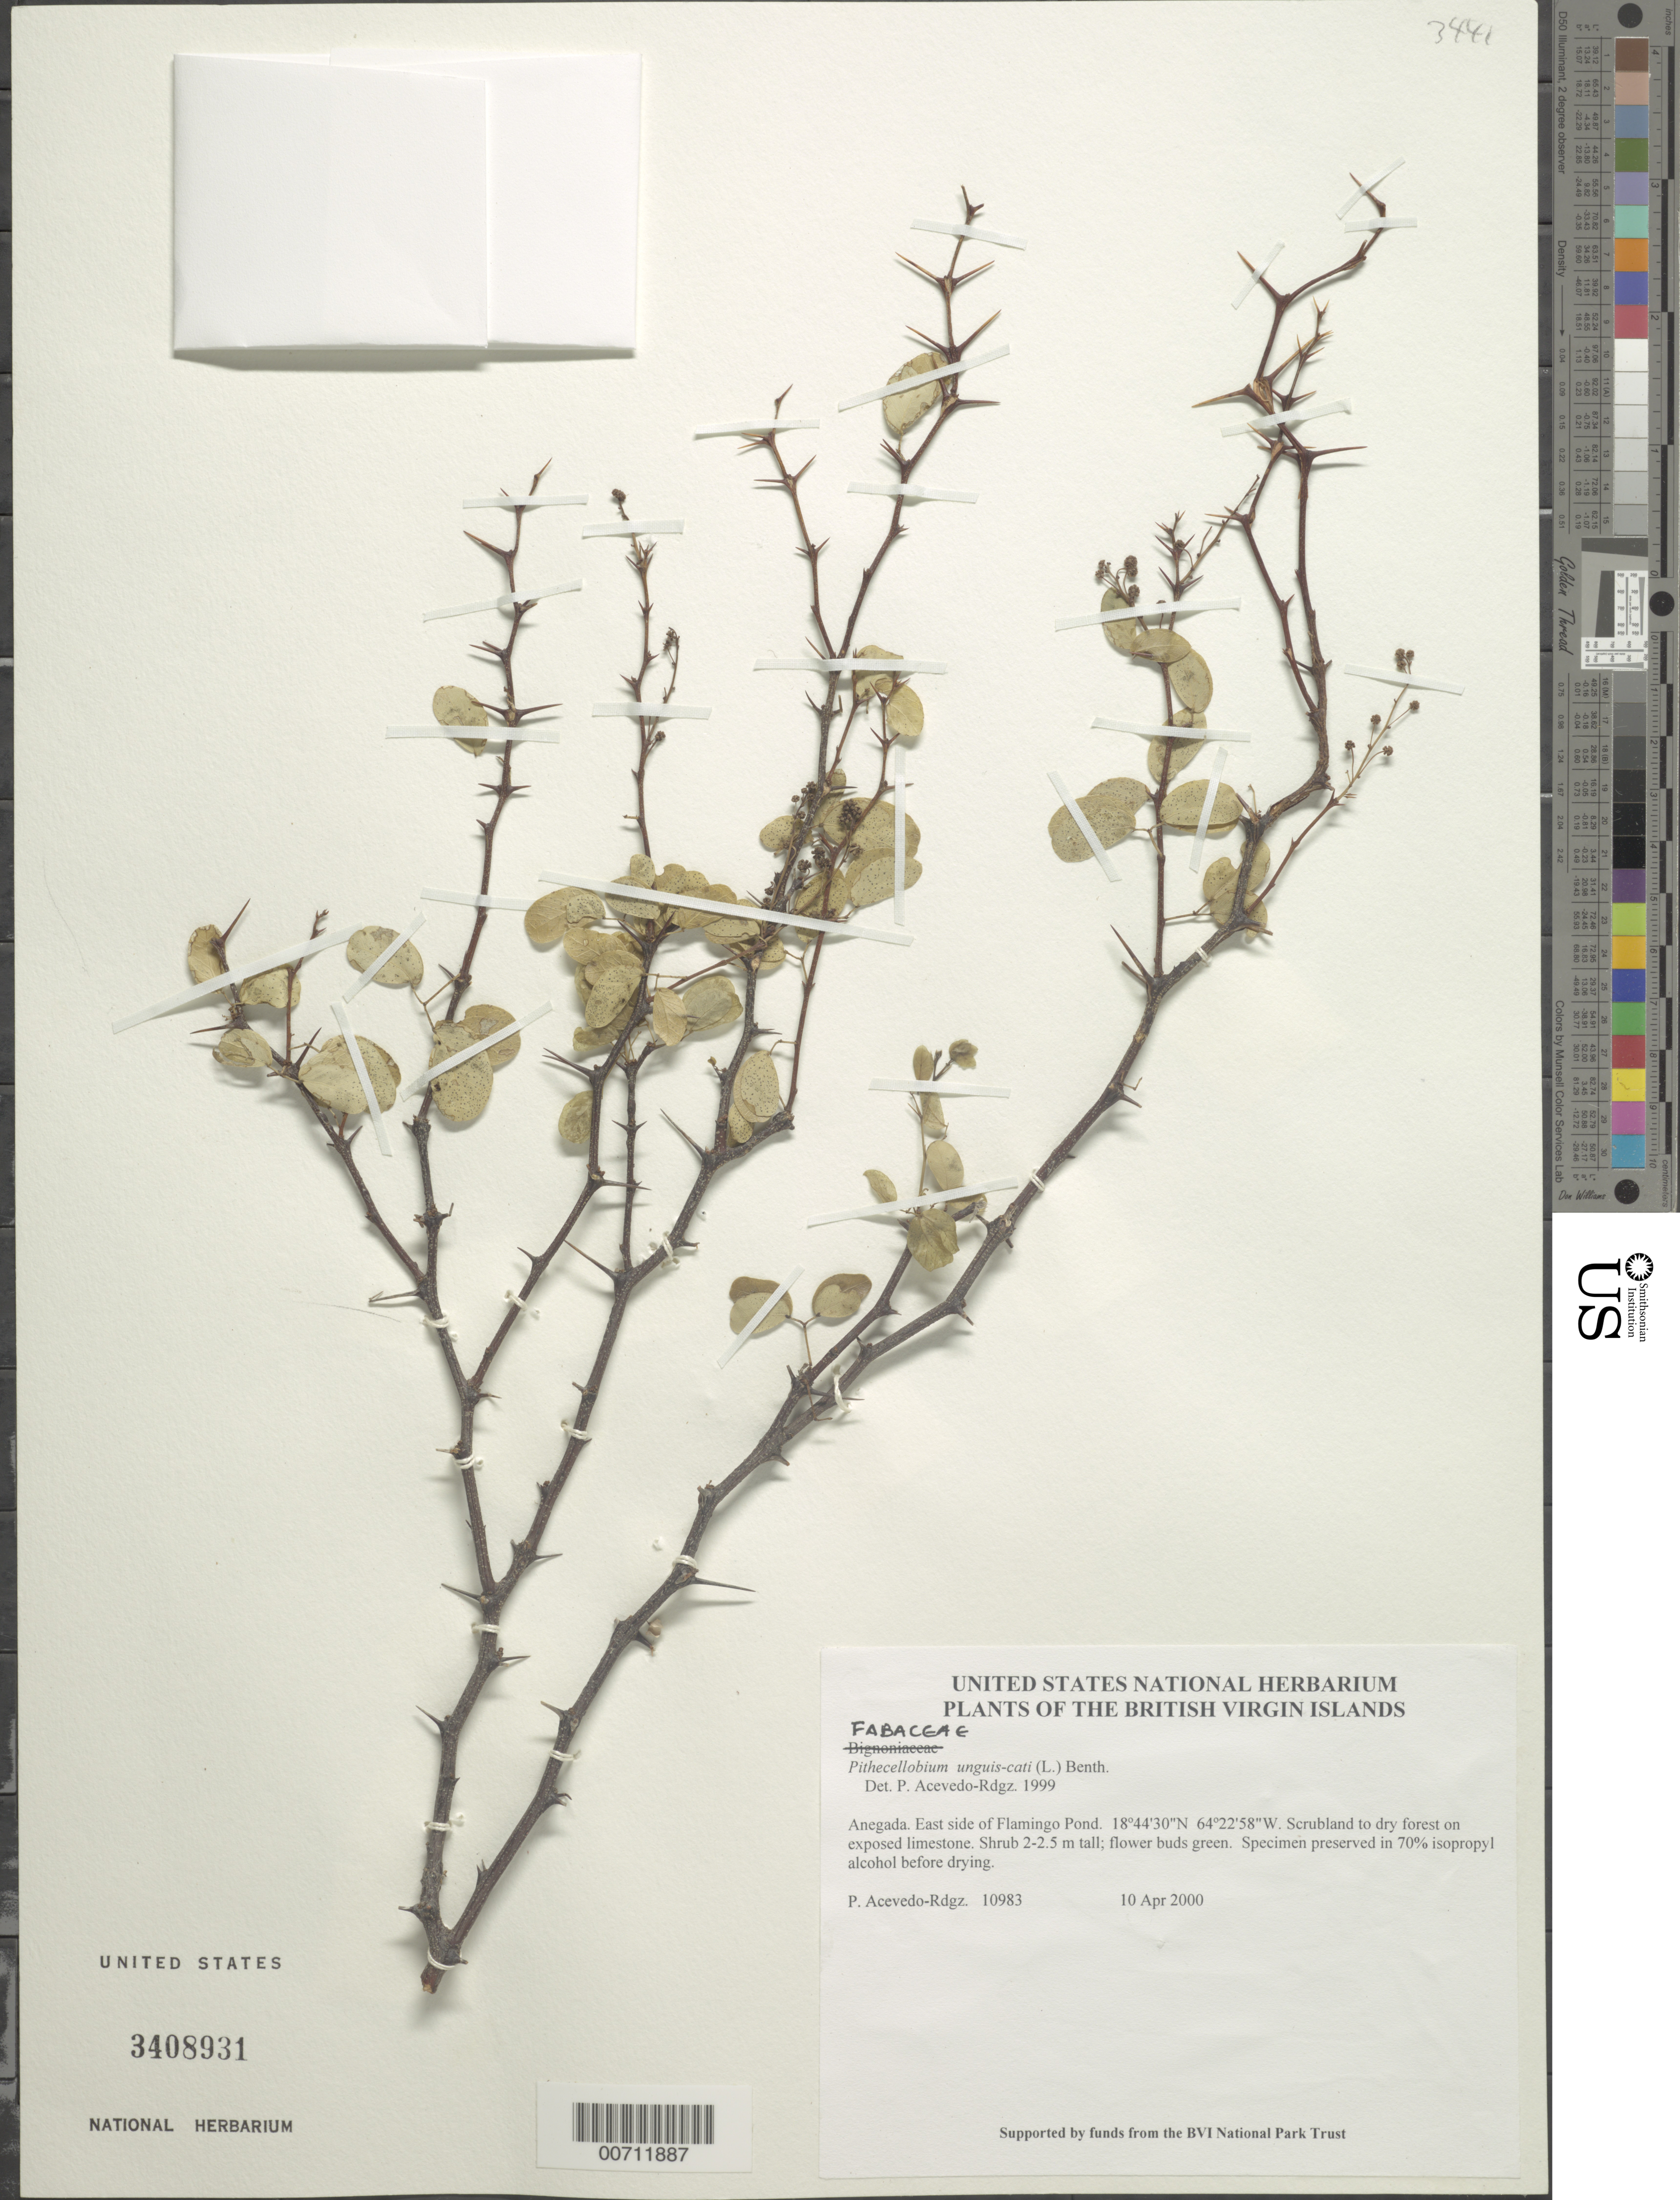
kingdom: Plantae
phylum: Tracheophyta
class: Magnoliopsida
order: Fabales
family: Fabaceae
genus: Pithecellobium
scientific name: Pithecellobium unguis-cati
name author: (L.) Benth.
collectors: P. Acevedo-Rodr.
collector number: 10983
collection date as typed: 10 Apr 2000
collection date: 2000-04-10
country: British Virgin Islands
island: Anegada I.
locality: East side of Flamingo Pond.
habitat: Scrubland to dry forest on exposed limestone.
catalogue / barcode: US 3408931